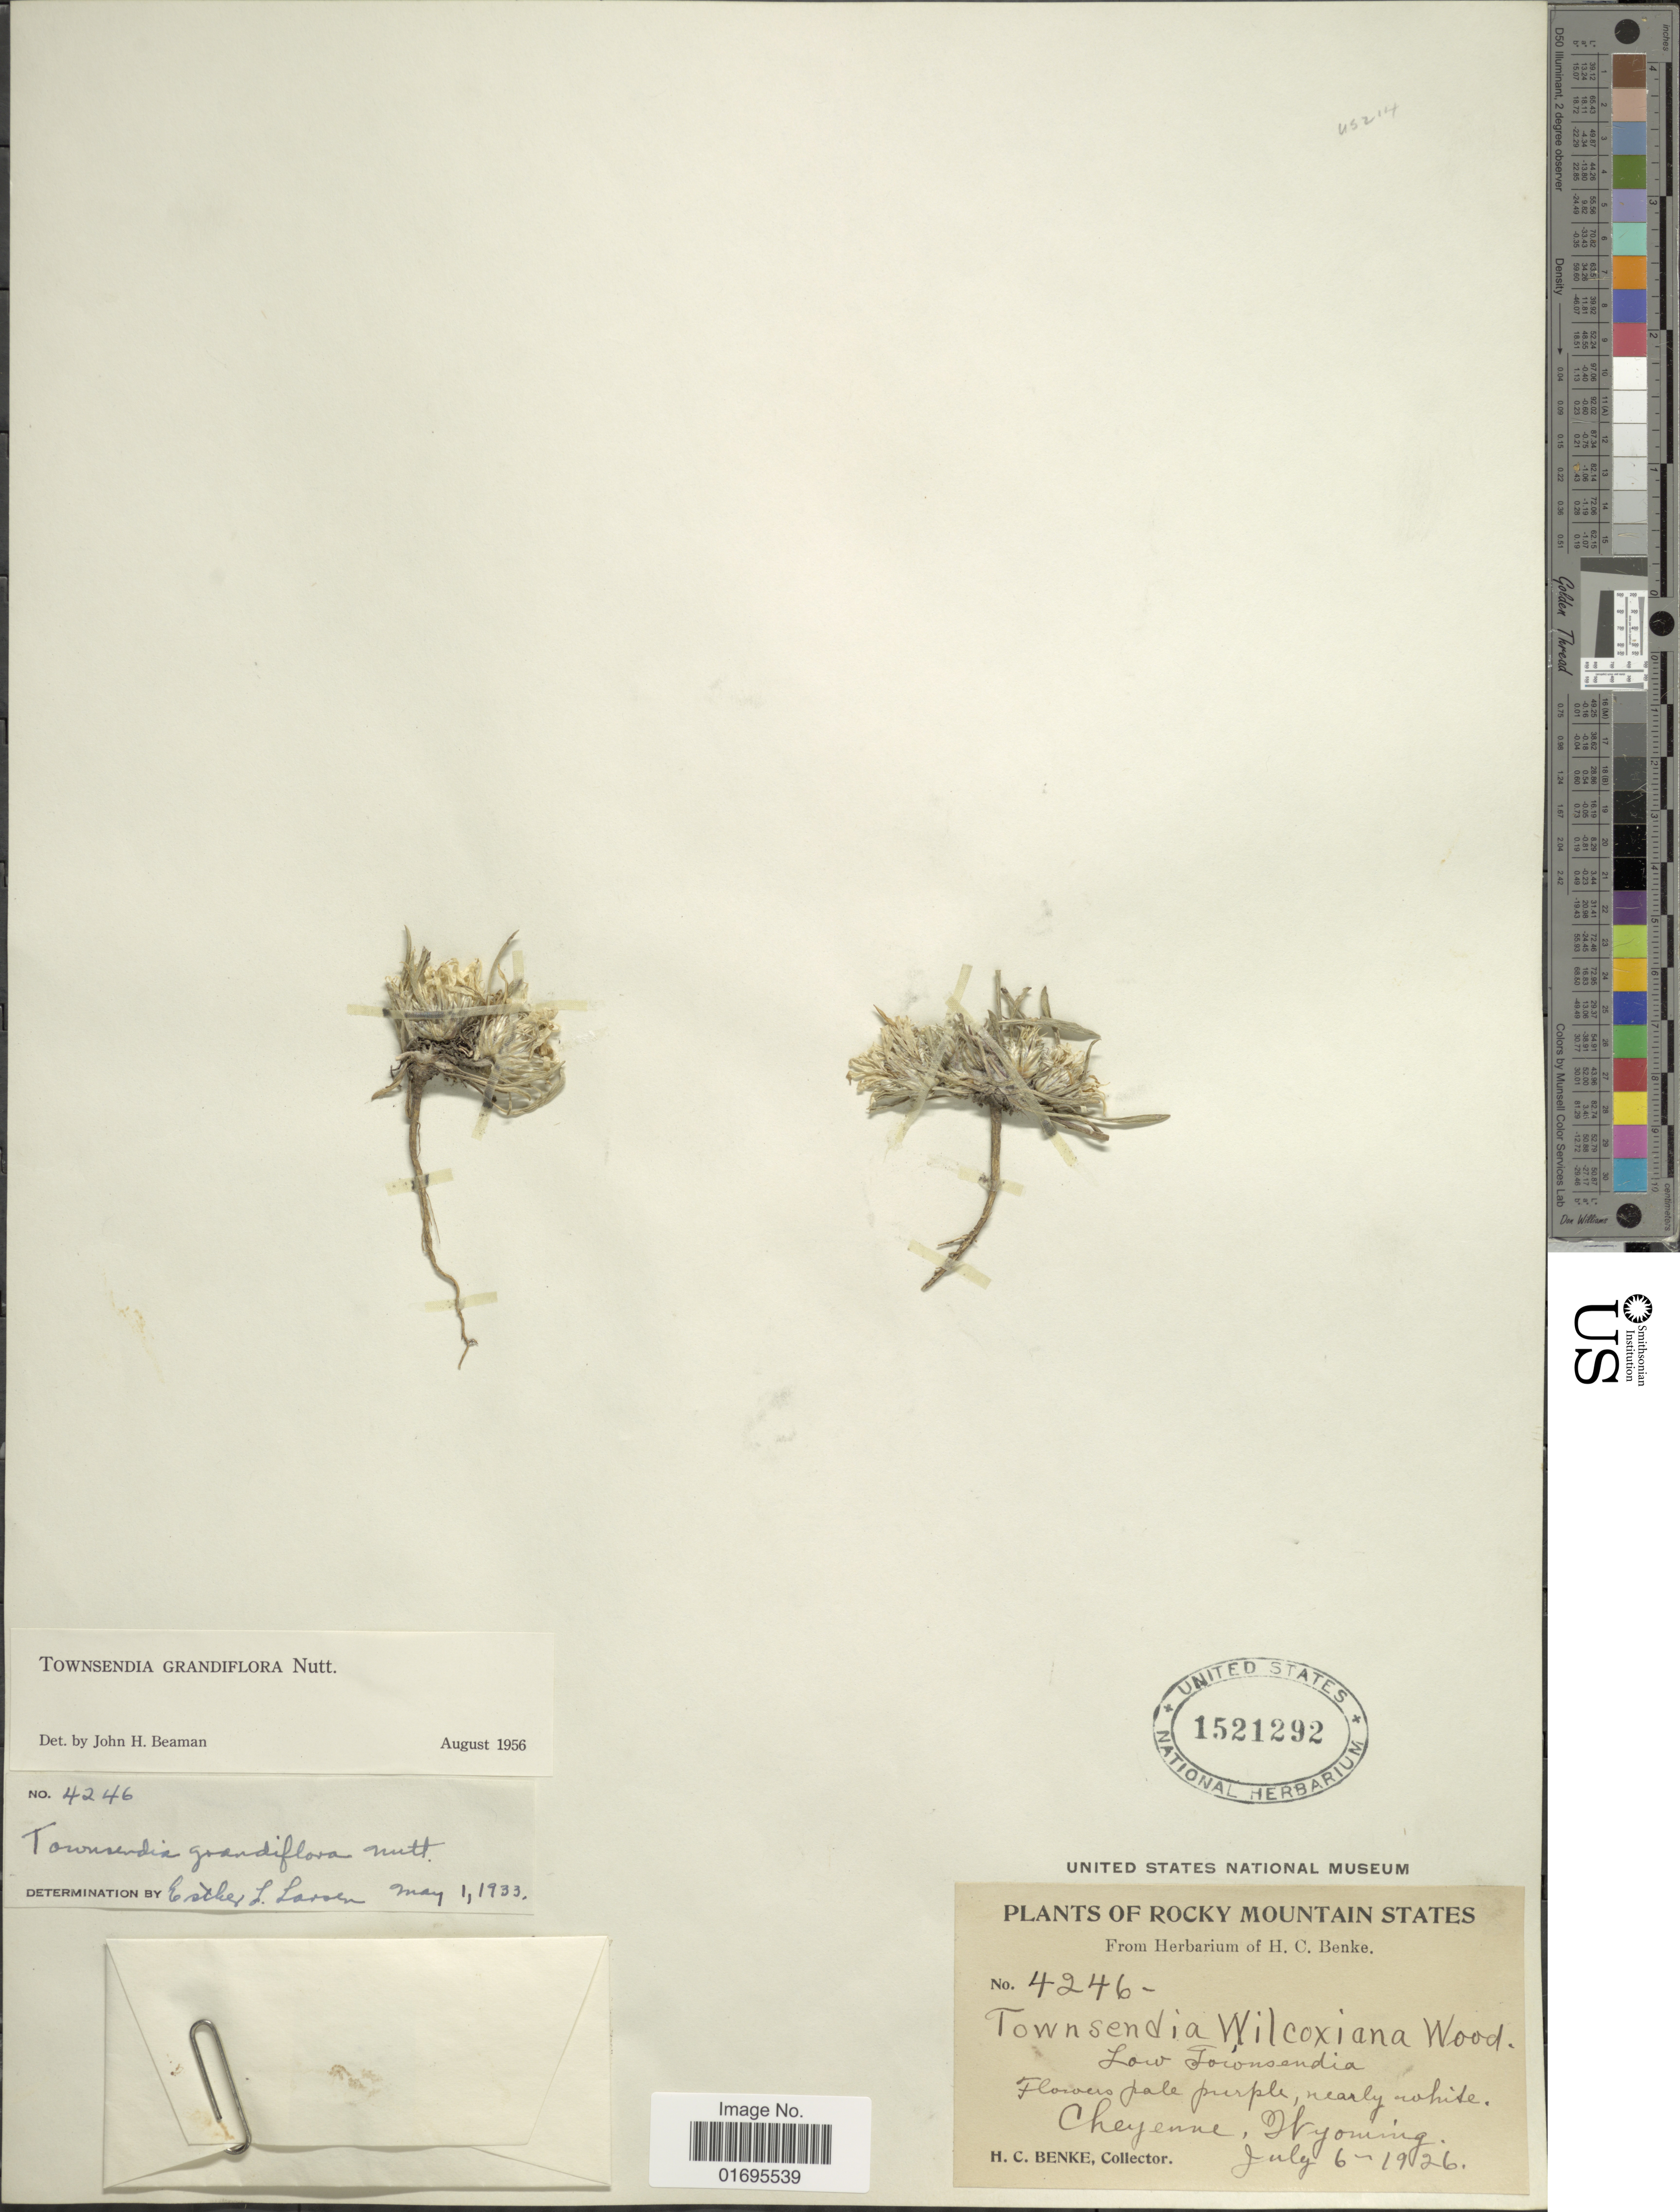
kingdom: Plantae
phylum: Tracheophyta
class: Magnoliopsida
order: Asterales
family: Asteraceae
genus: Townsendia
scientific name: Townsendia grandiflora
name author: Nutt.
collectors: H. Benke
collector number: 4246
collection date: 1926-07-06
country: United States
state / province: Wyoming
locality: Cheyenne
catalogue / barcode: US 1521292